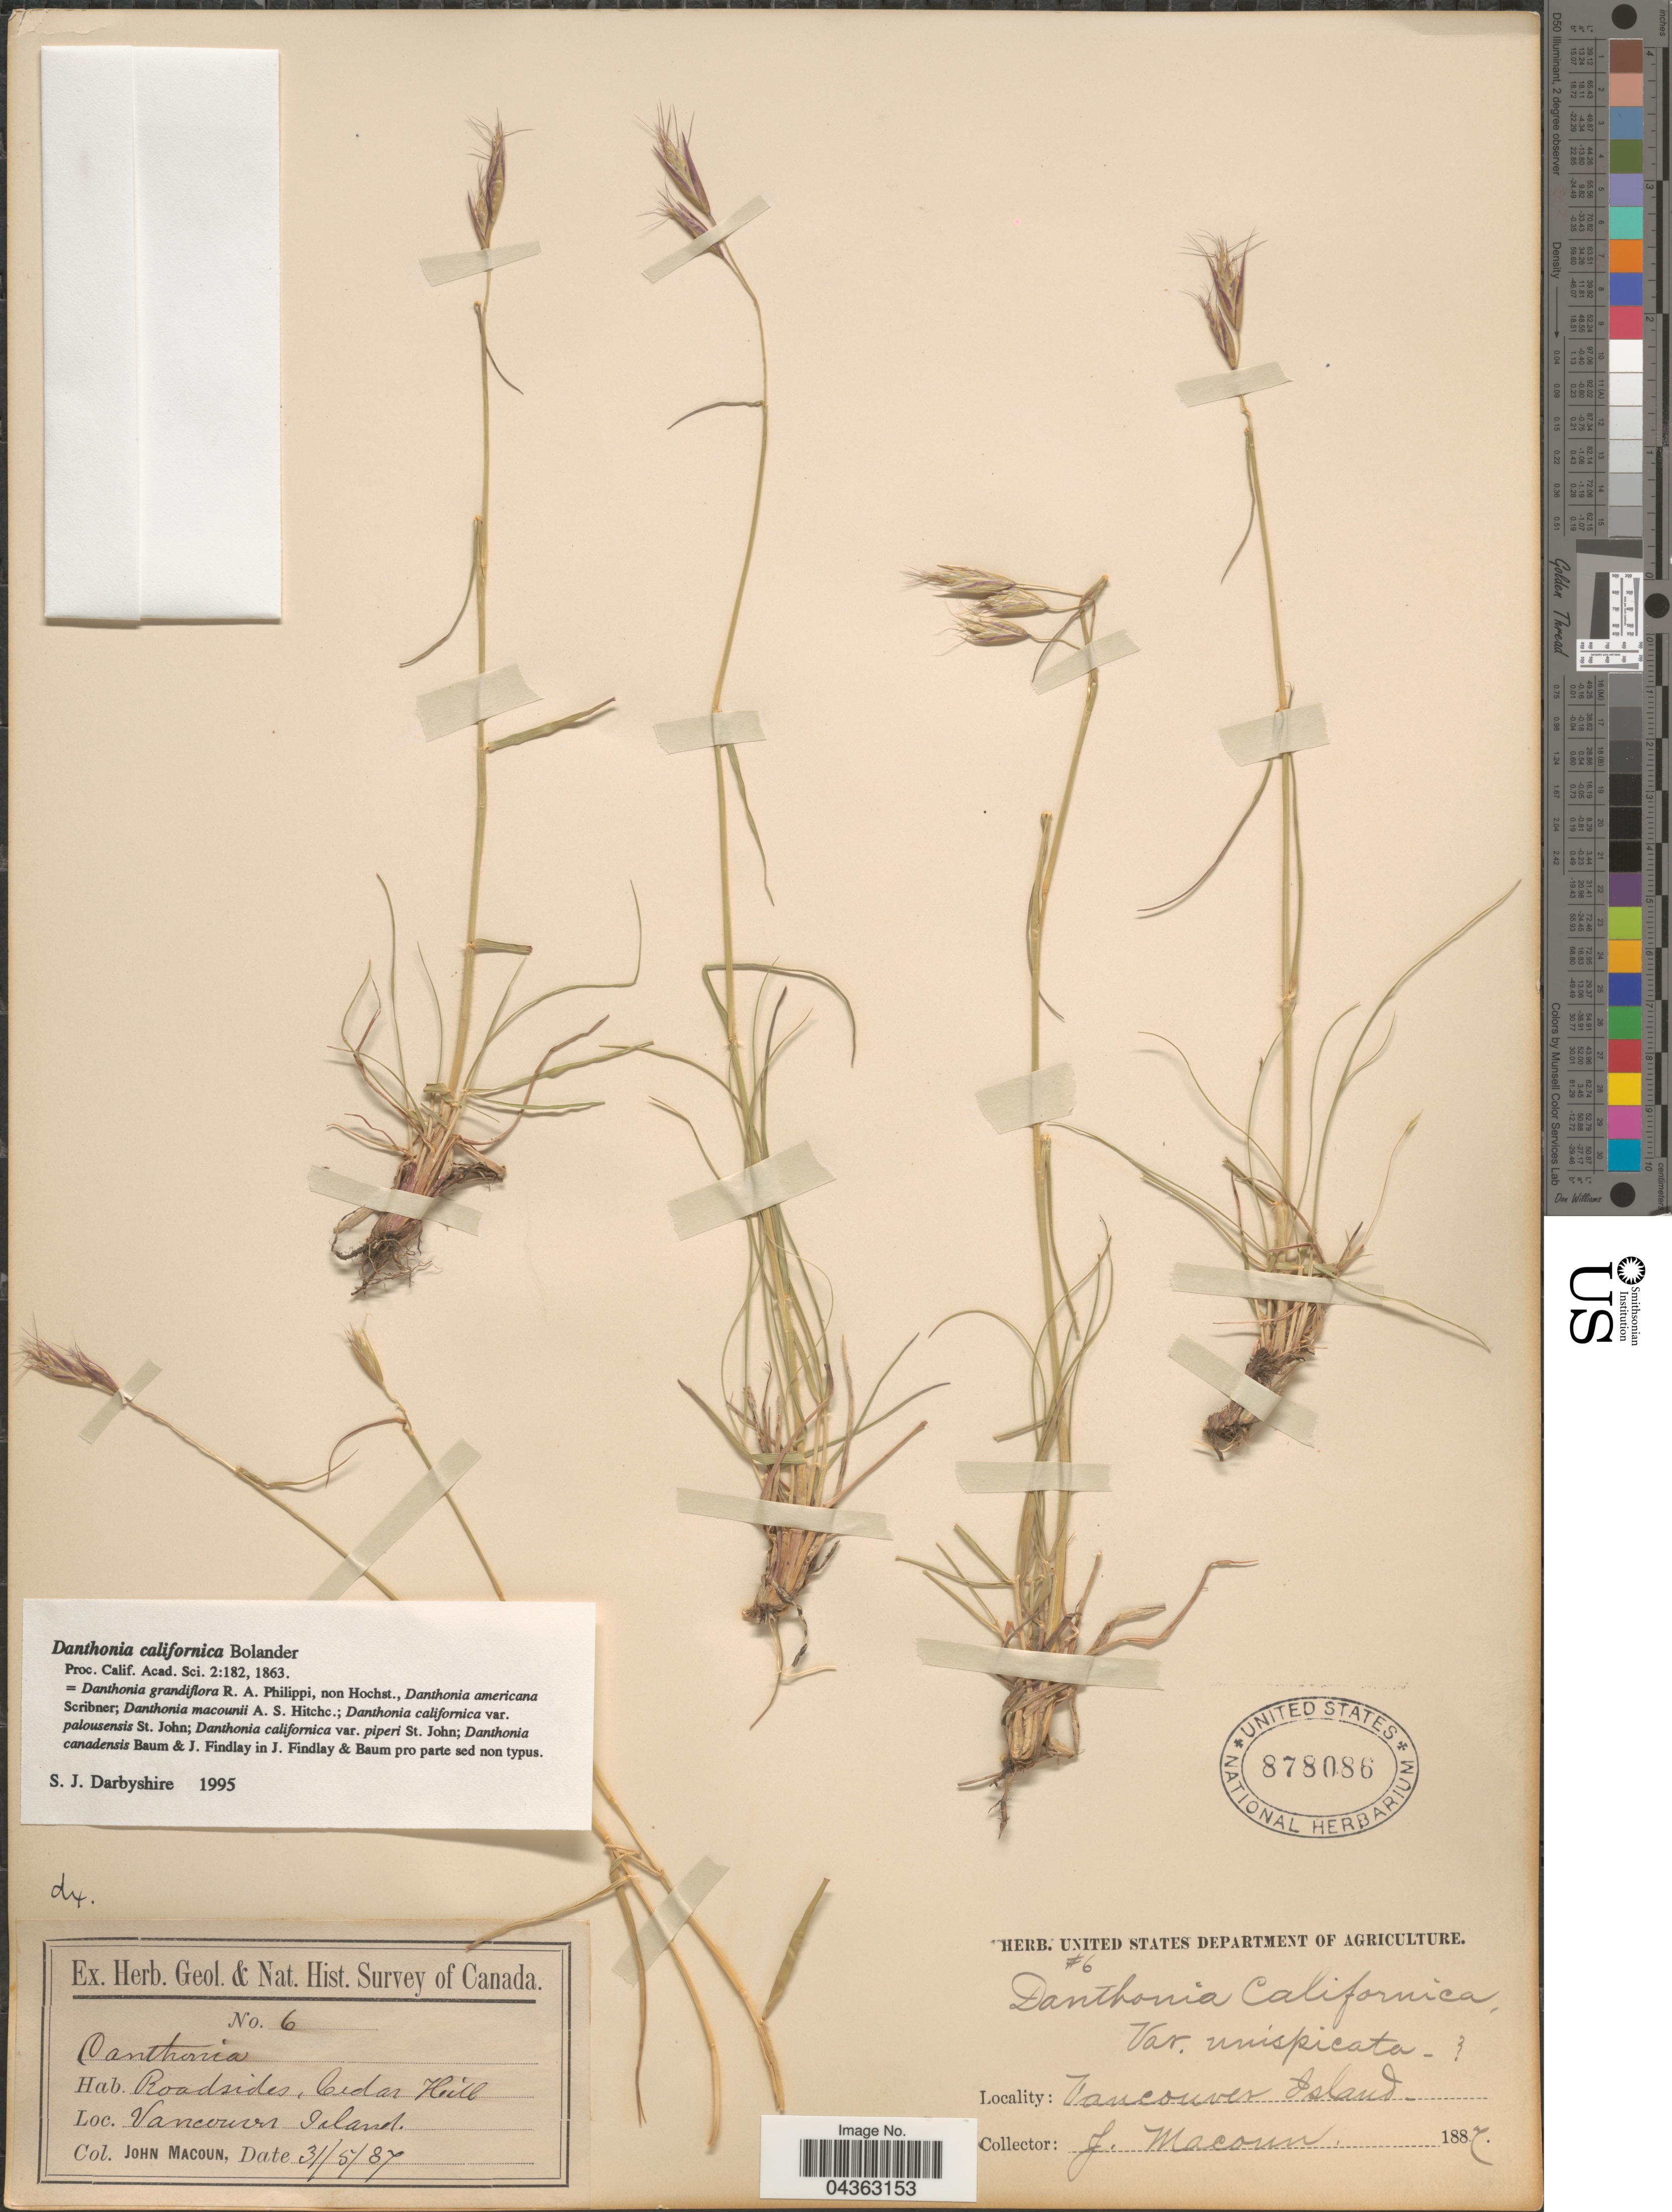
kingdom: Plantae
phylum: Tracheophyta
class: Liliopsida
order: Poales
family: Poaceae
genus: Danthonia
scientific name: Danthonia californica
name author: Bol.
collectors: J. Macoun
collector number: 6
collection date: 1887-05-31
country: Canada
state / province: British Columbia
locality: Roadsides, Cedar Hill. Vancouver Island.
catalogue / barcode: US 878086